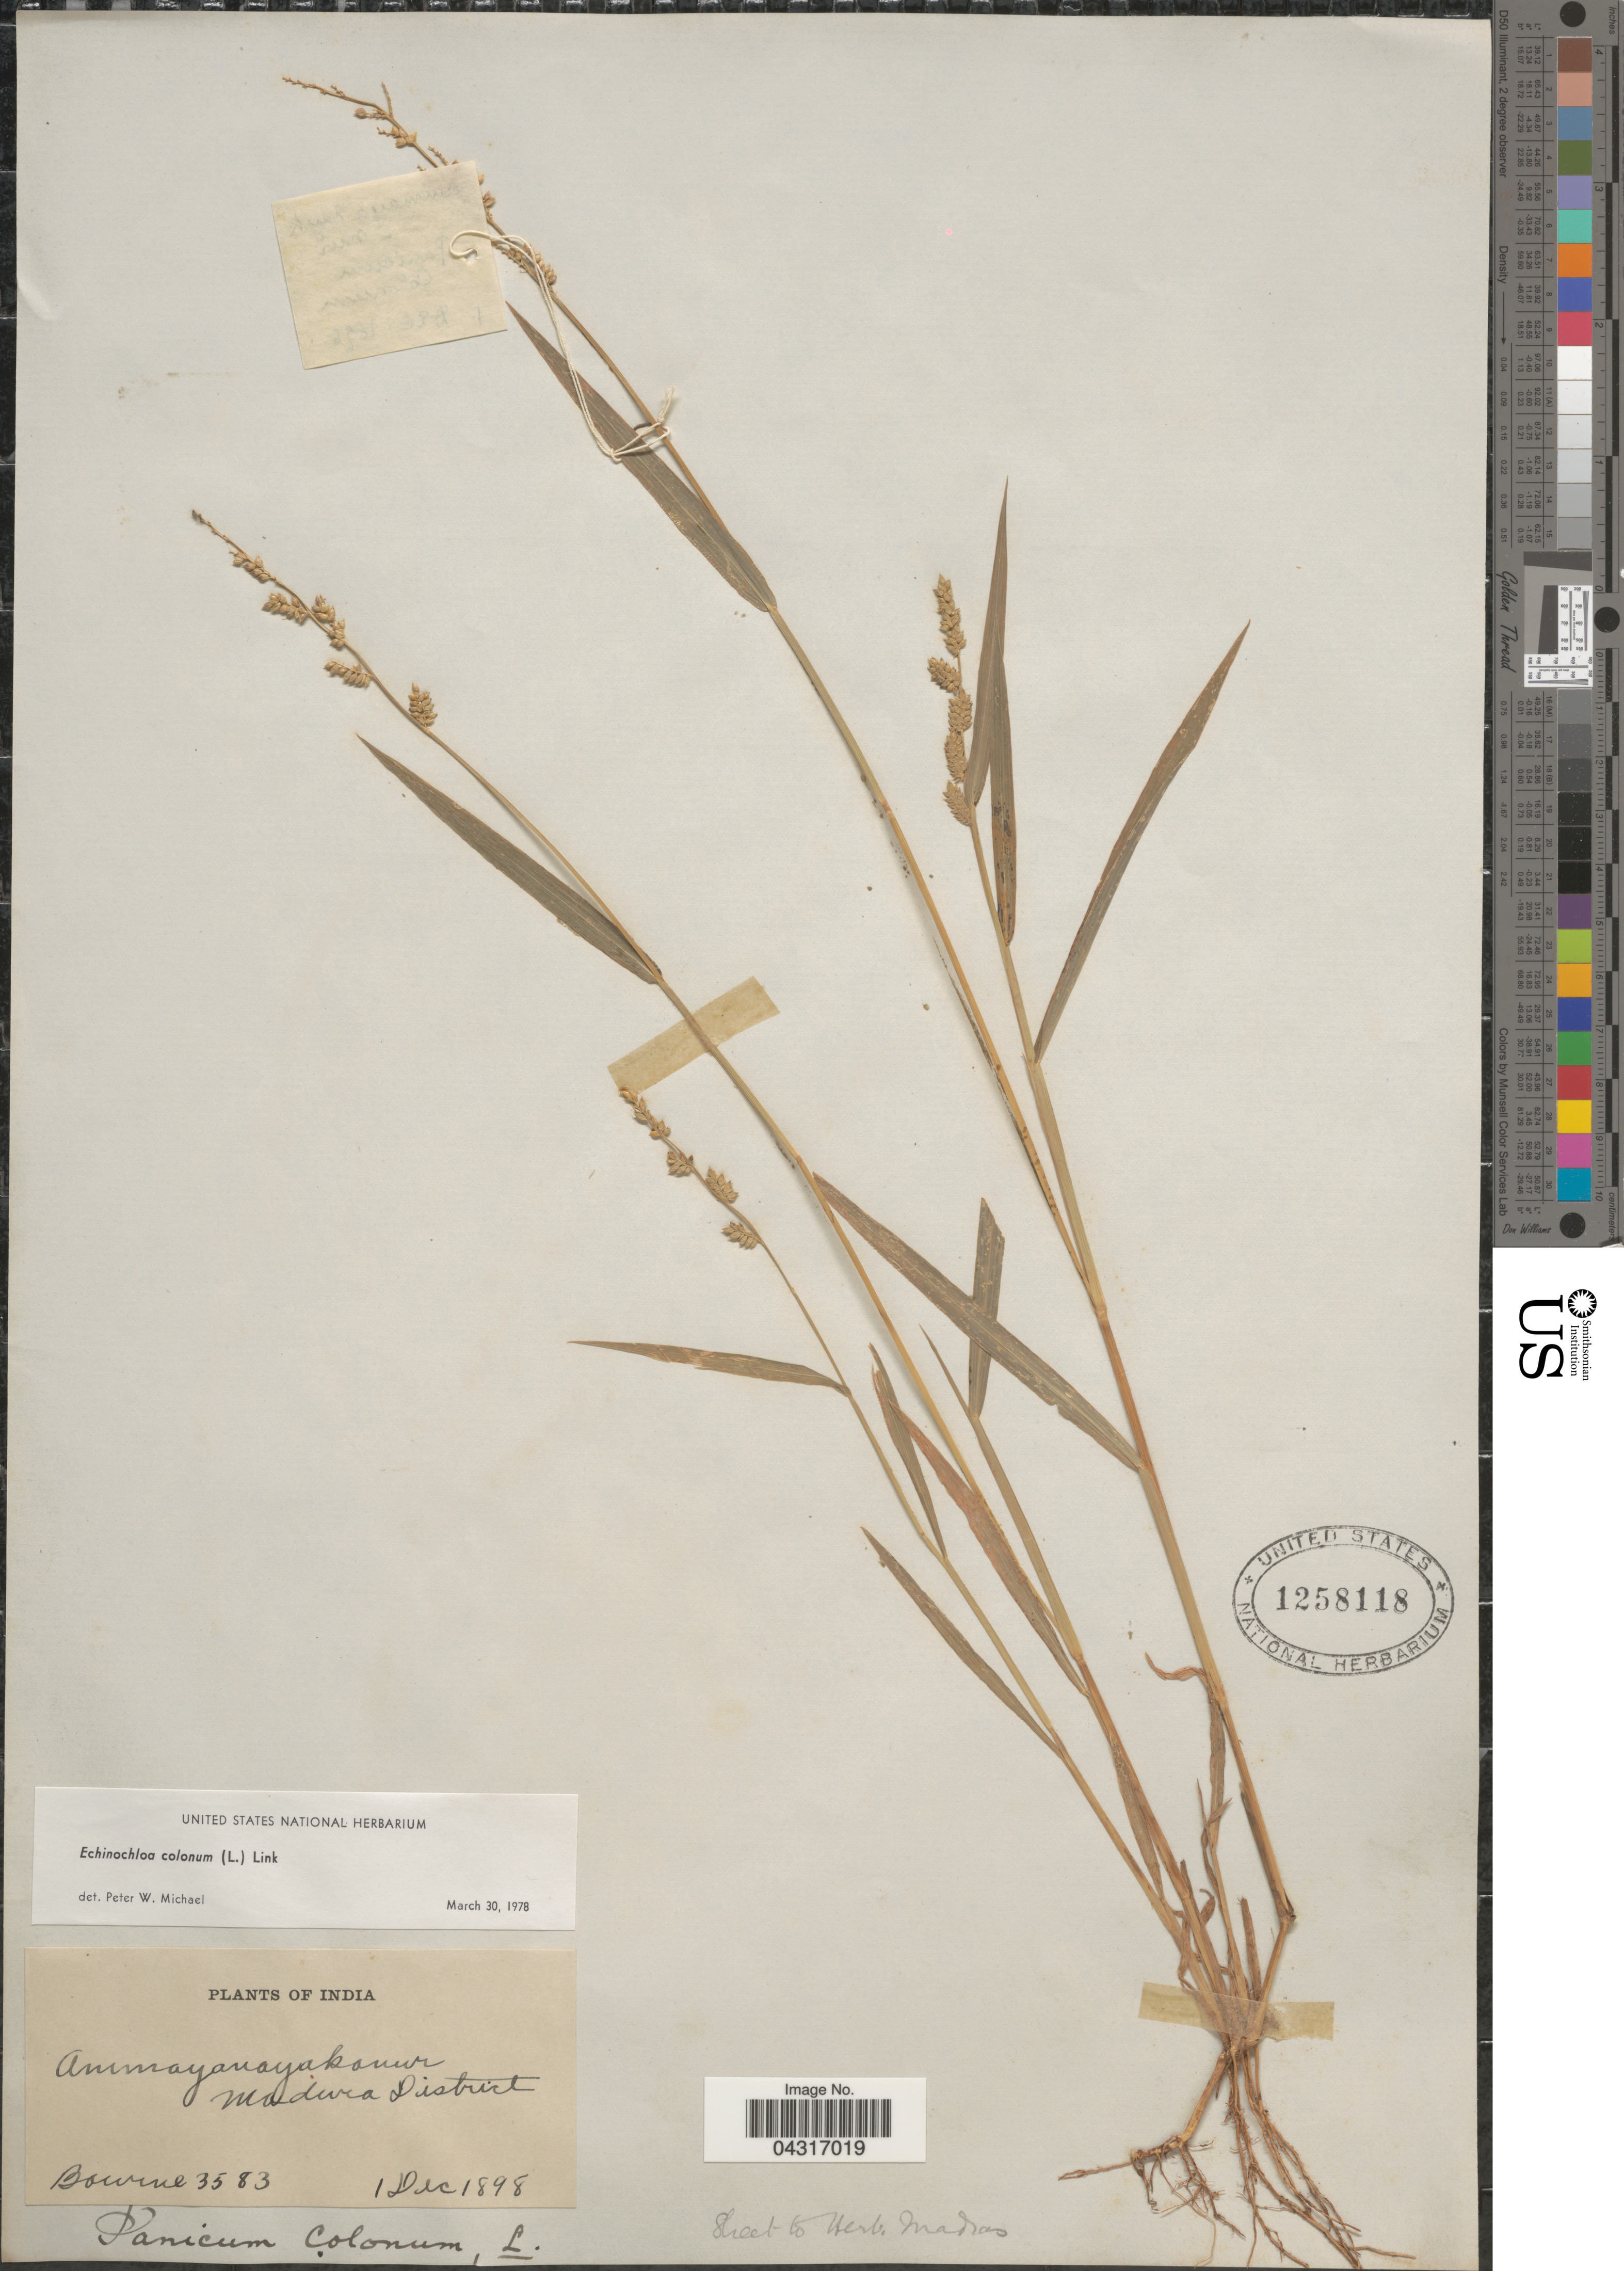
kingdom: Plantae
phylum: Tracheophyta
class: Liliopsida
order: Poales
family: Poaceae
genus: Echinochloa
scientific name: Echinochloa colona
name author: (L.) Link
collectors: Bowles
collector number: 3583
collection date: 1898-12-01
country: India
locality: Ammayanayakanur. Madura District.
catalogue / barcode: US 1258118